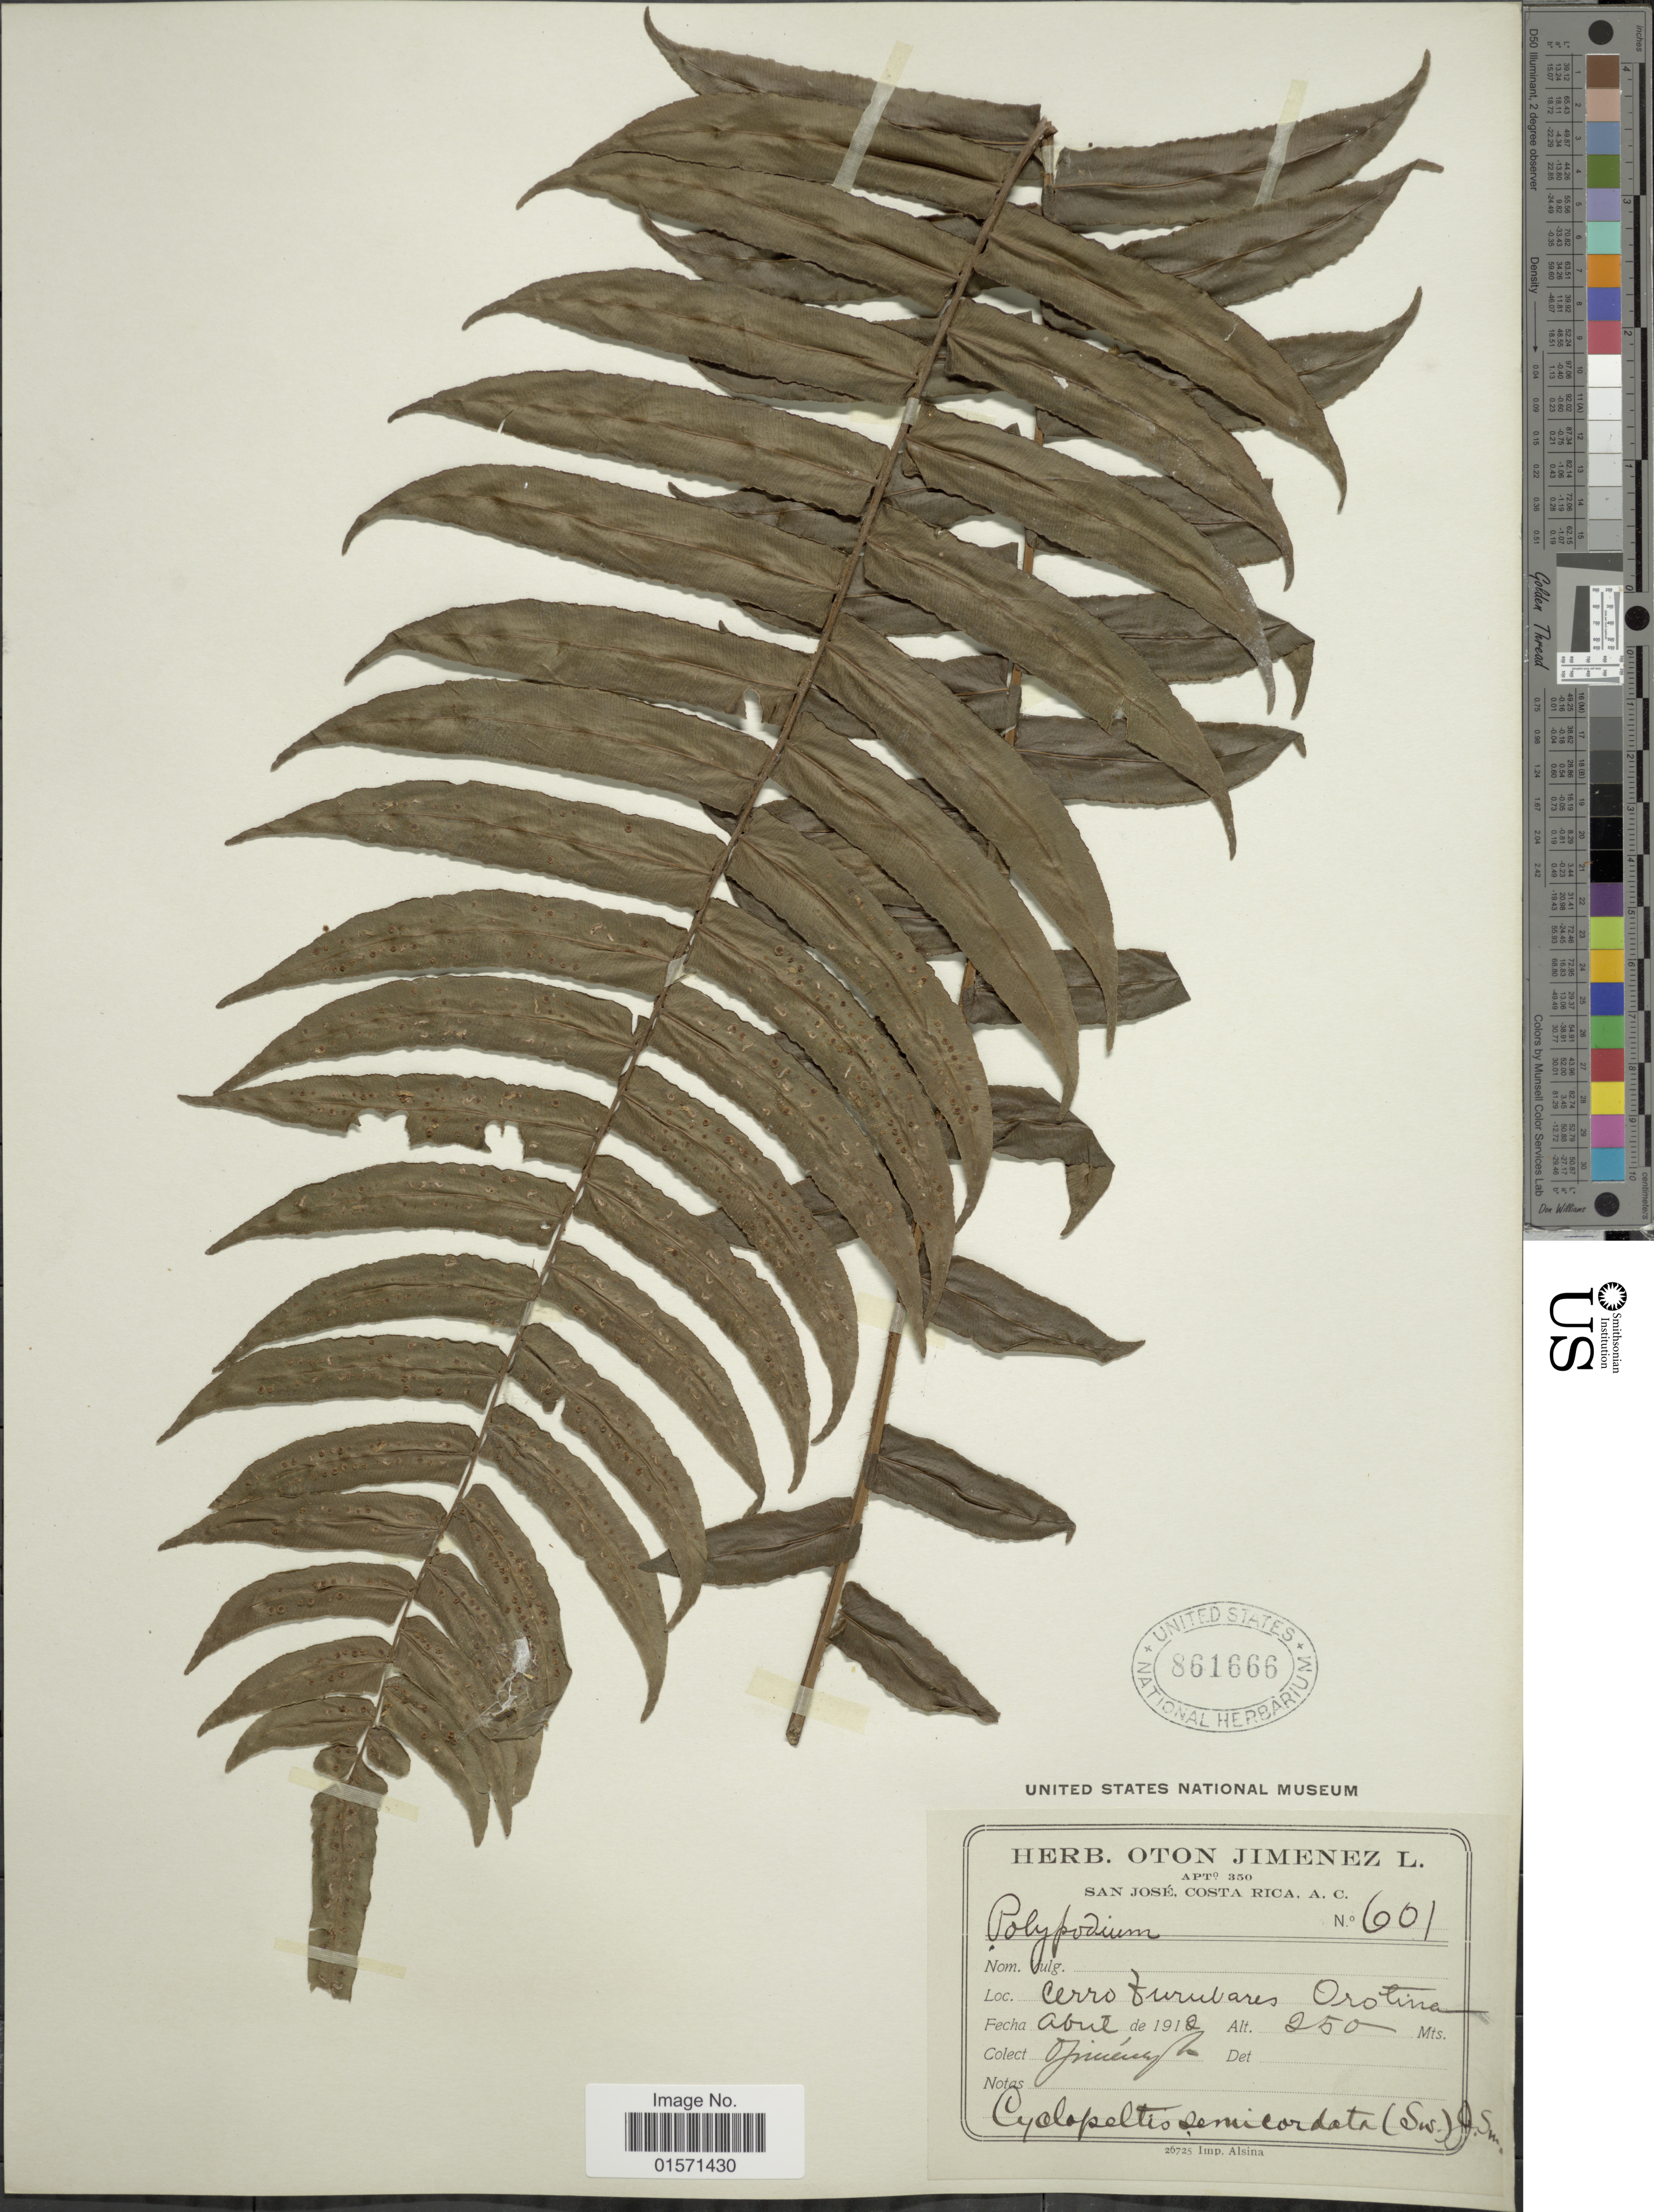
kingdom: Plantae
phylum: Tracheophyta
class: Polypodiopsida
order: Polypodiales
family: Lomariopsidaceae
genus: Cyclopeltis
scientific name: Cyclopeltis semicordata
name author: (Sw.) J. Sm.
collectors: ex herb. O. Jimenez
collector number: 601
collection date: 1912-04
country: Costa Rica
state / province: San José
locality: Cerro Furuvares Orotina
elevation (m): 250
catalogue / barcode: US 861666